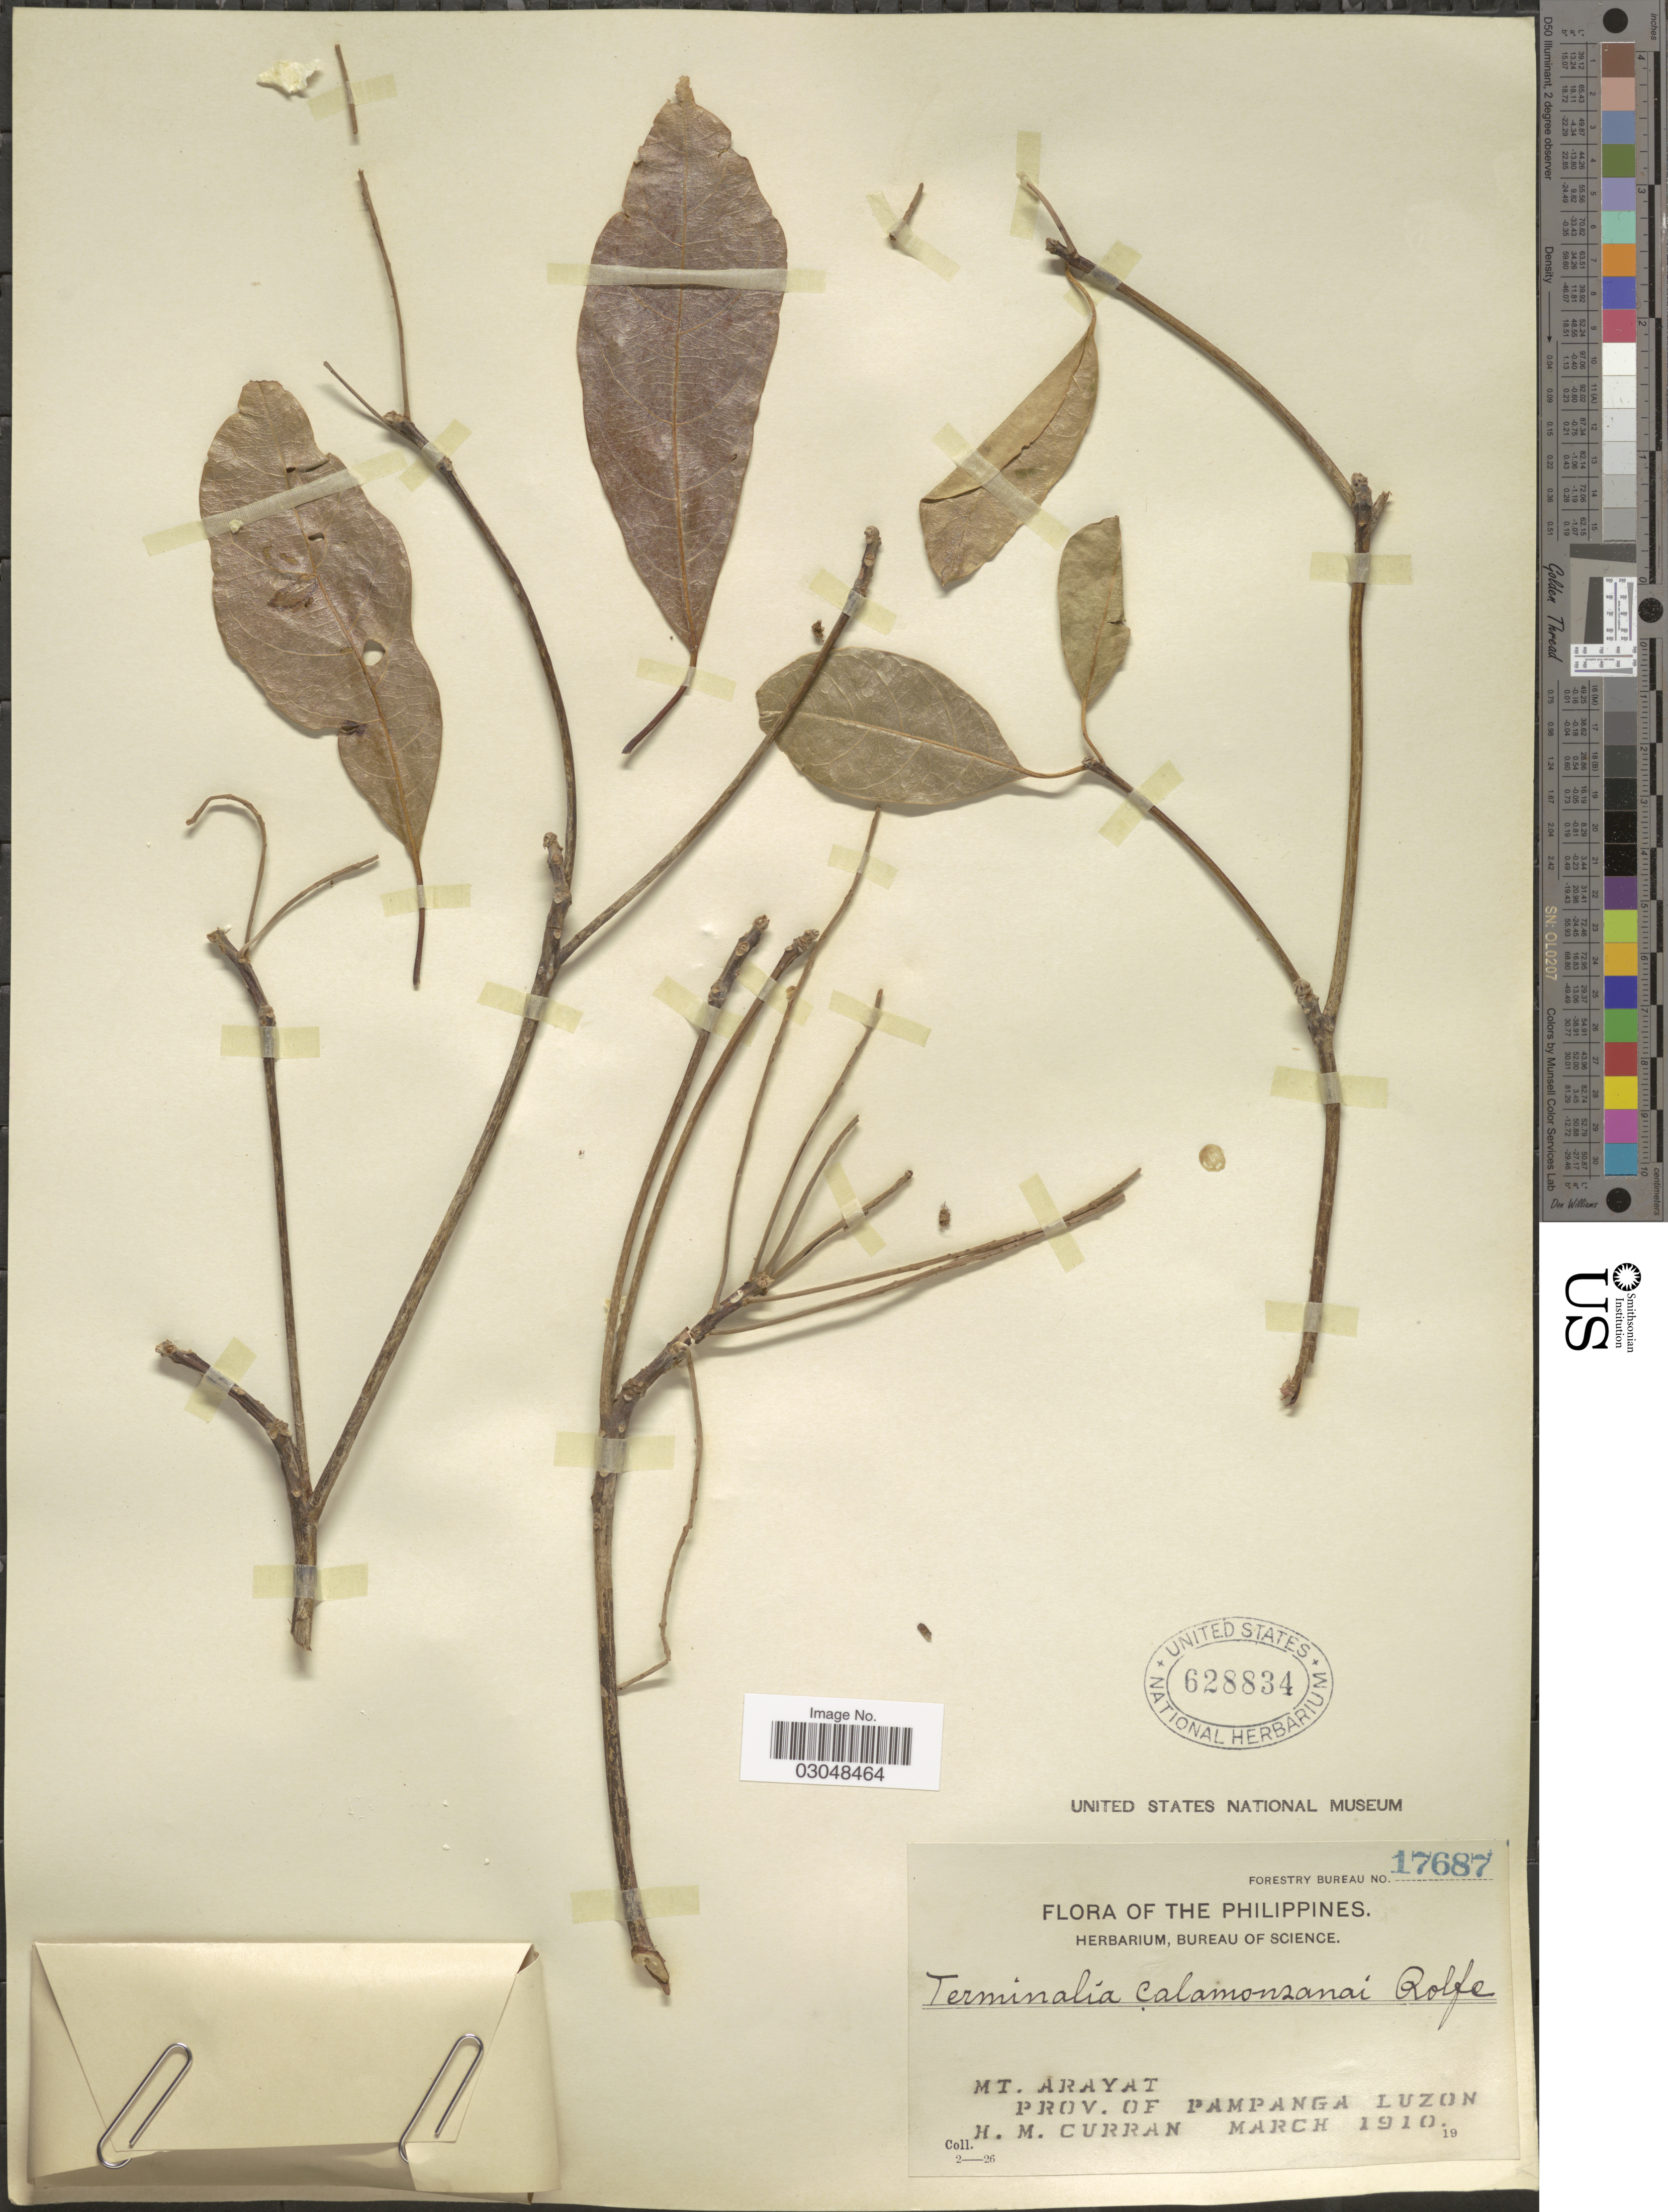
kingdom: Plantae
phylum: Tracheophyta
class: Magnoliopsida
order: Myrtales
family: Combretaceae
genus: Terminalia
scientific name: Terminalia calamansanai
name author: (Blanco) Rolfe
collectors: H. M. Curran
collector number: Forestry Bureau 17687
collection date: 1910-03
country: Philippines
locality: Mt. Arayat, Prov. of Pampanga Luzon.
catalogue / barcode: US 628834